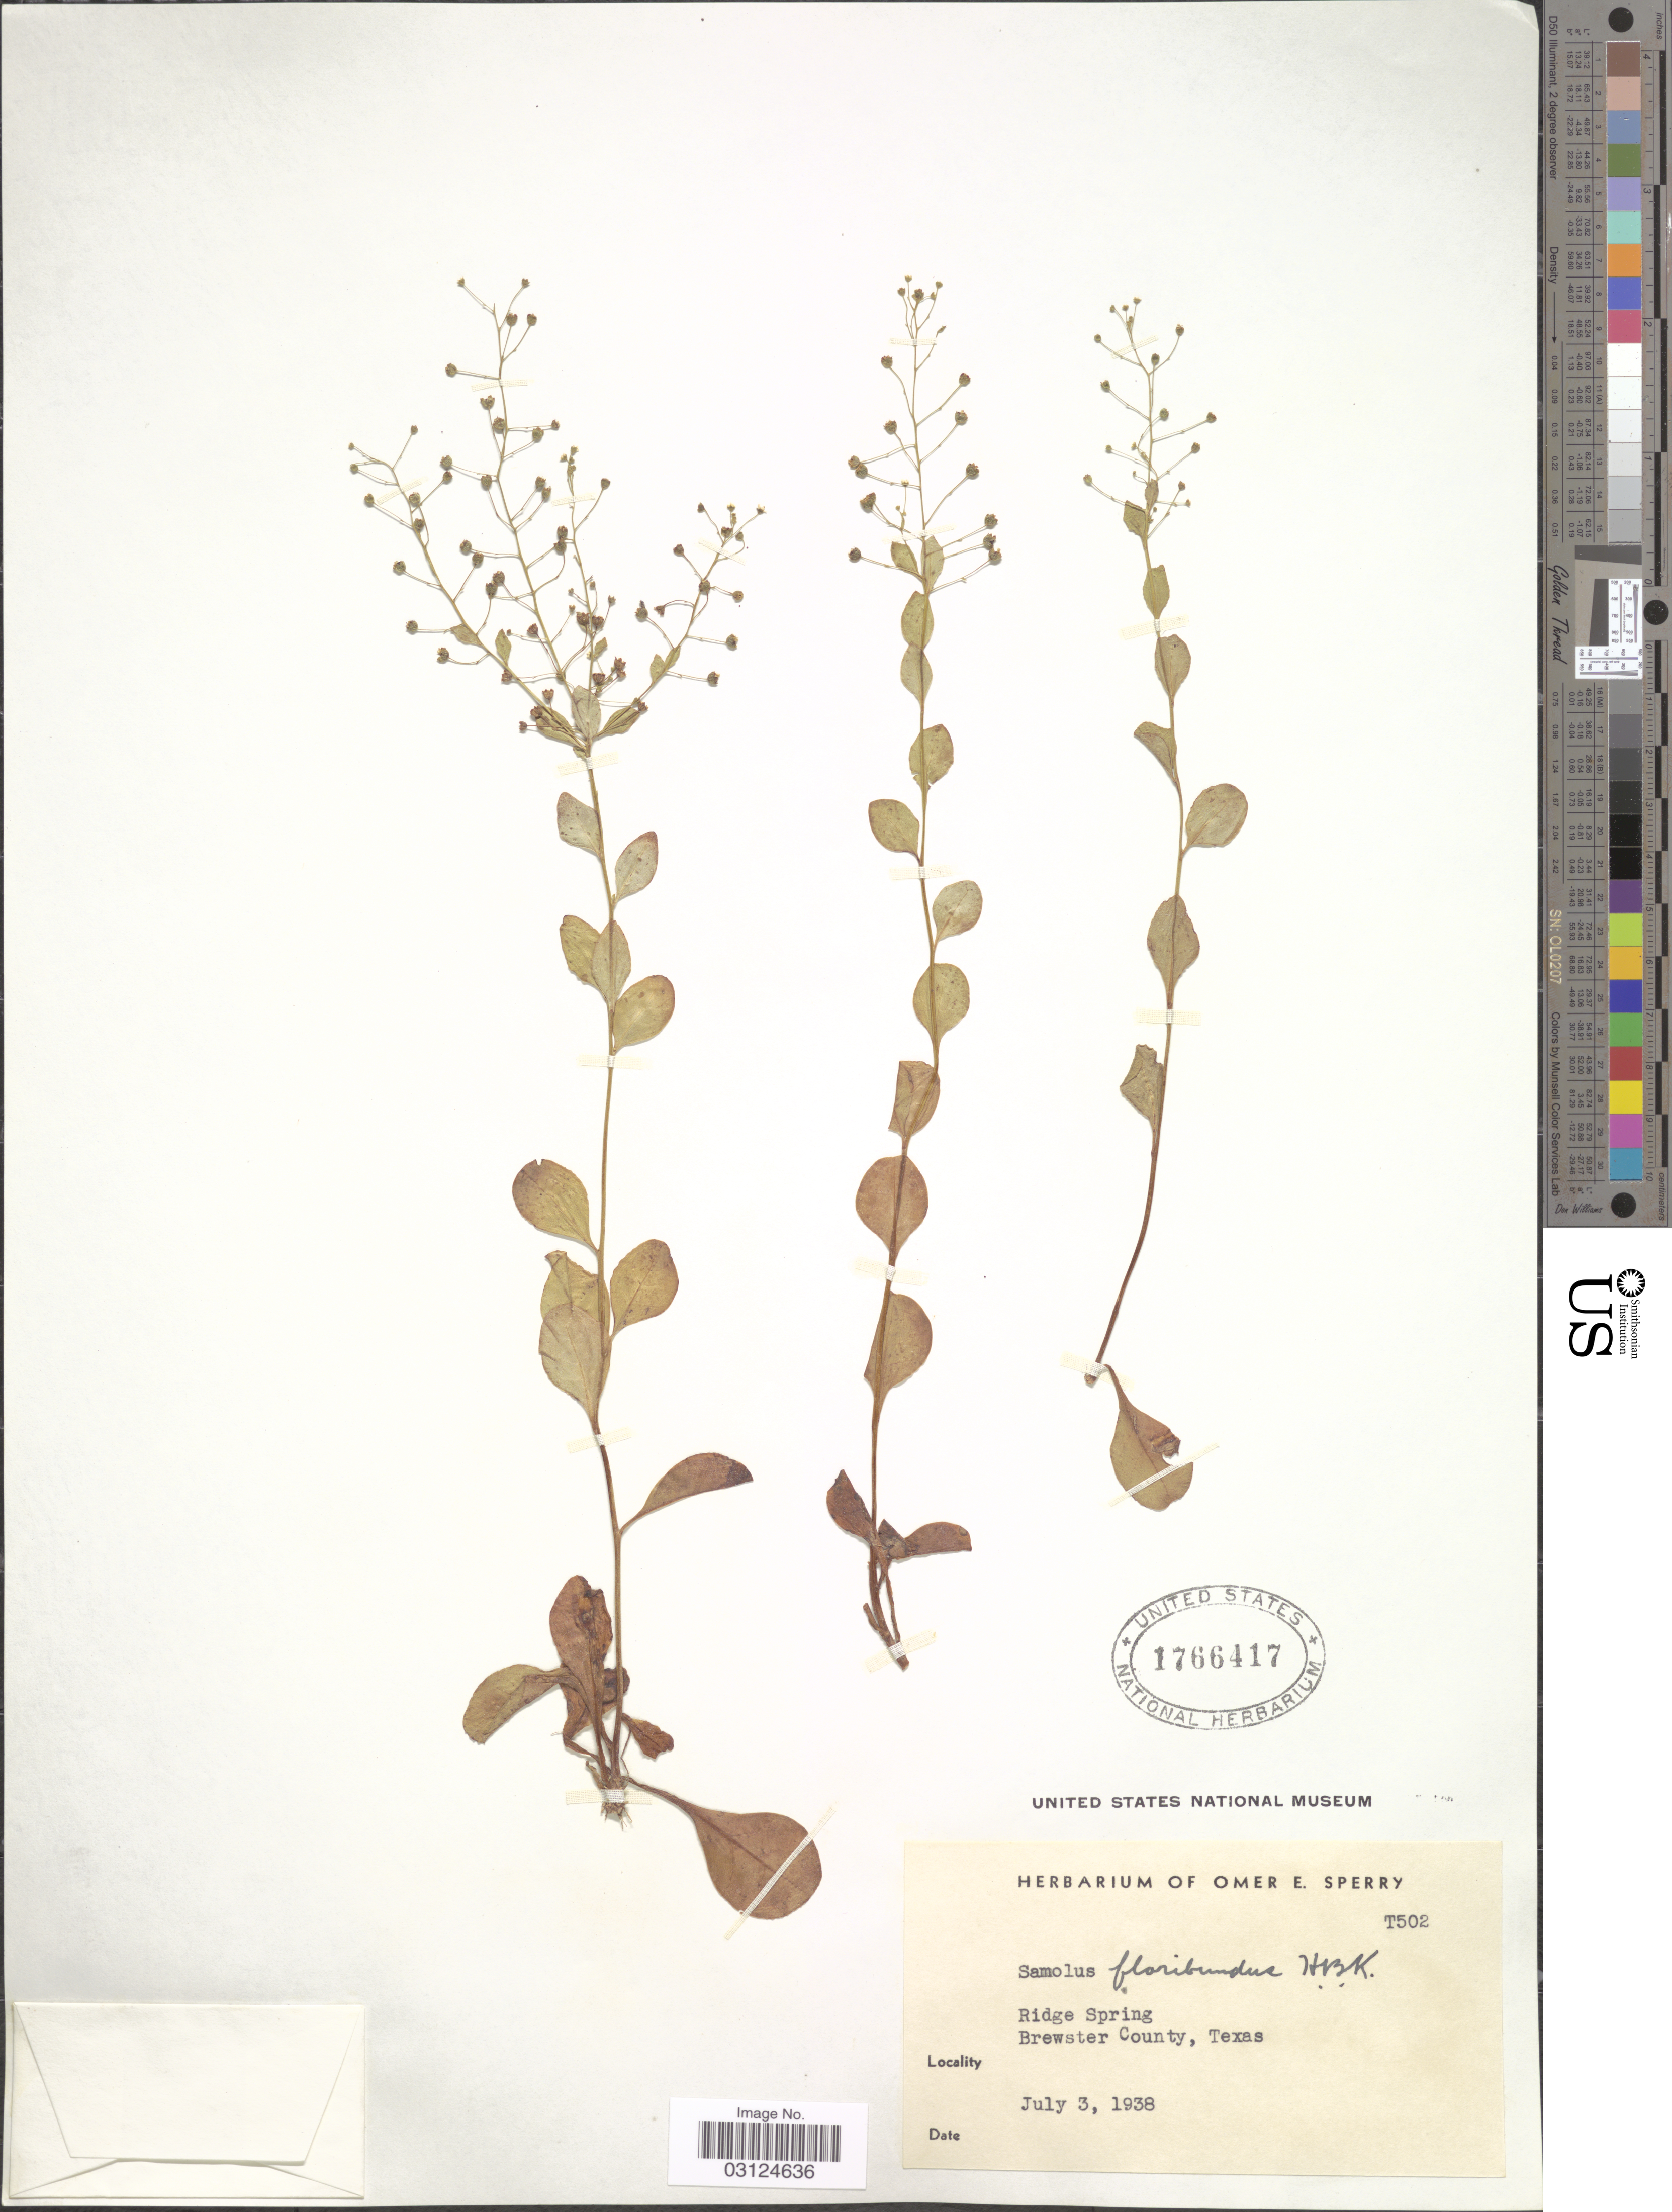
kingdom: Plantae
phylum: Tracheophyta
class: Magnoliopsida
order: Ericales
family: Primulaceae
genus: Samolus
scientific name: Samolus parviflorus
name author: Raf.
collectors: ex. herb. Omer E. Sperry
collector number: T502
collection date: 1938-07-03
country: United States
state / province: Texas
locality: Ridge Spring. Brewster County.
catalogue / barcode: US 1766417